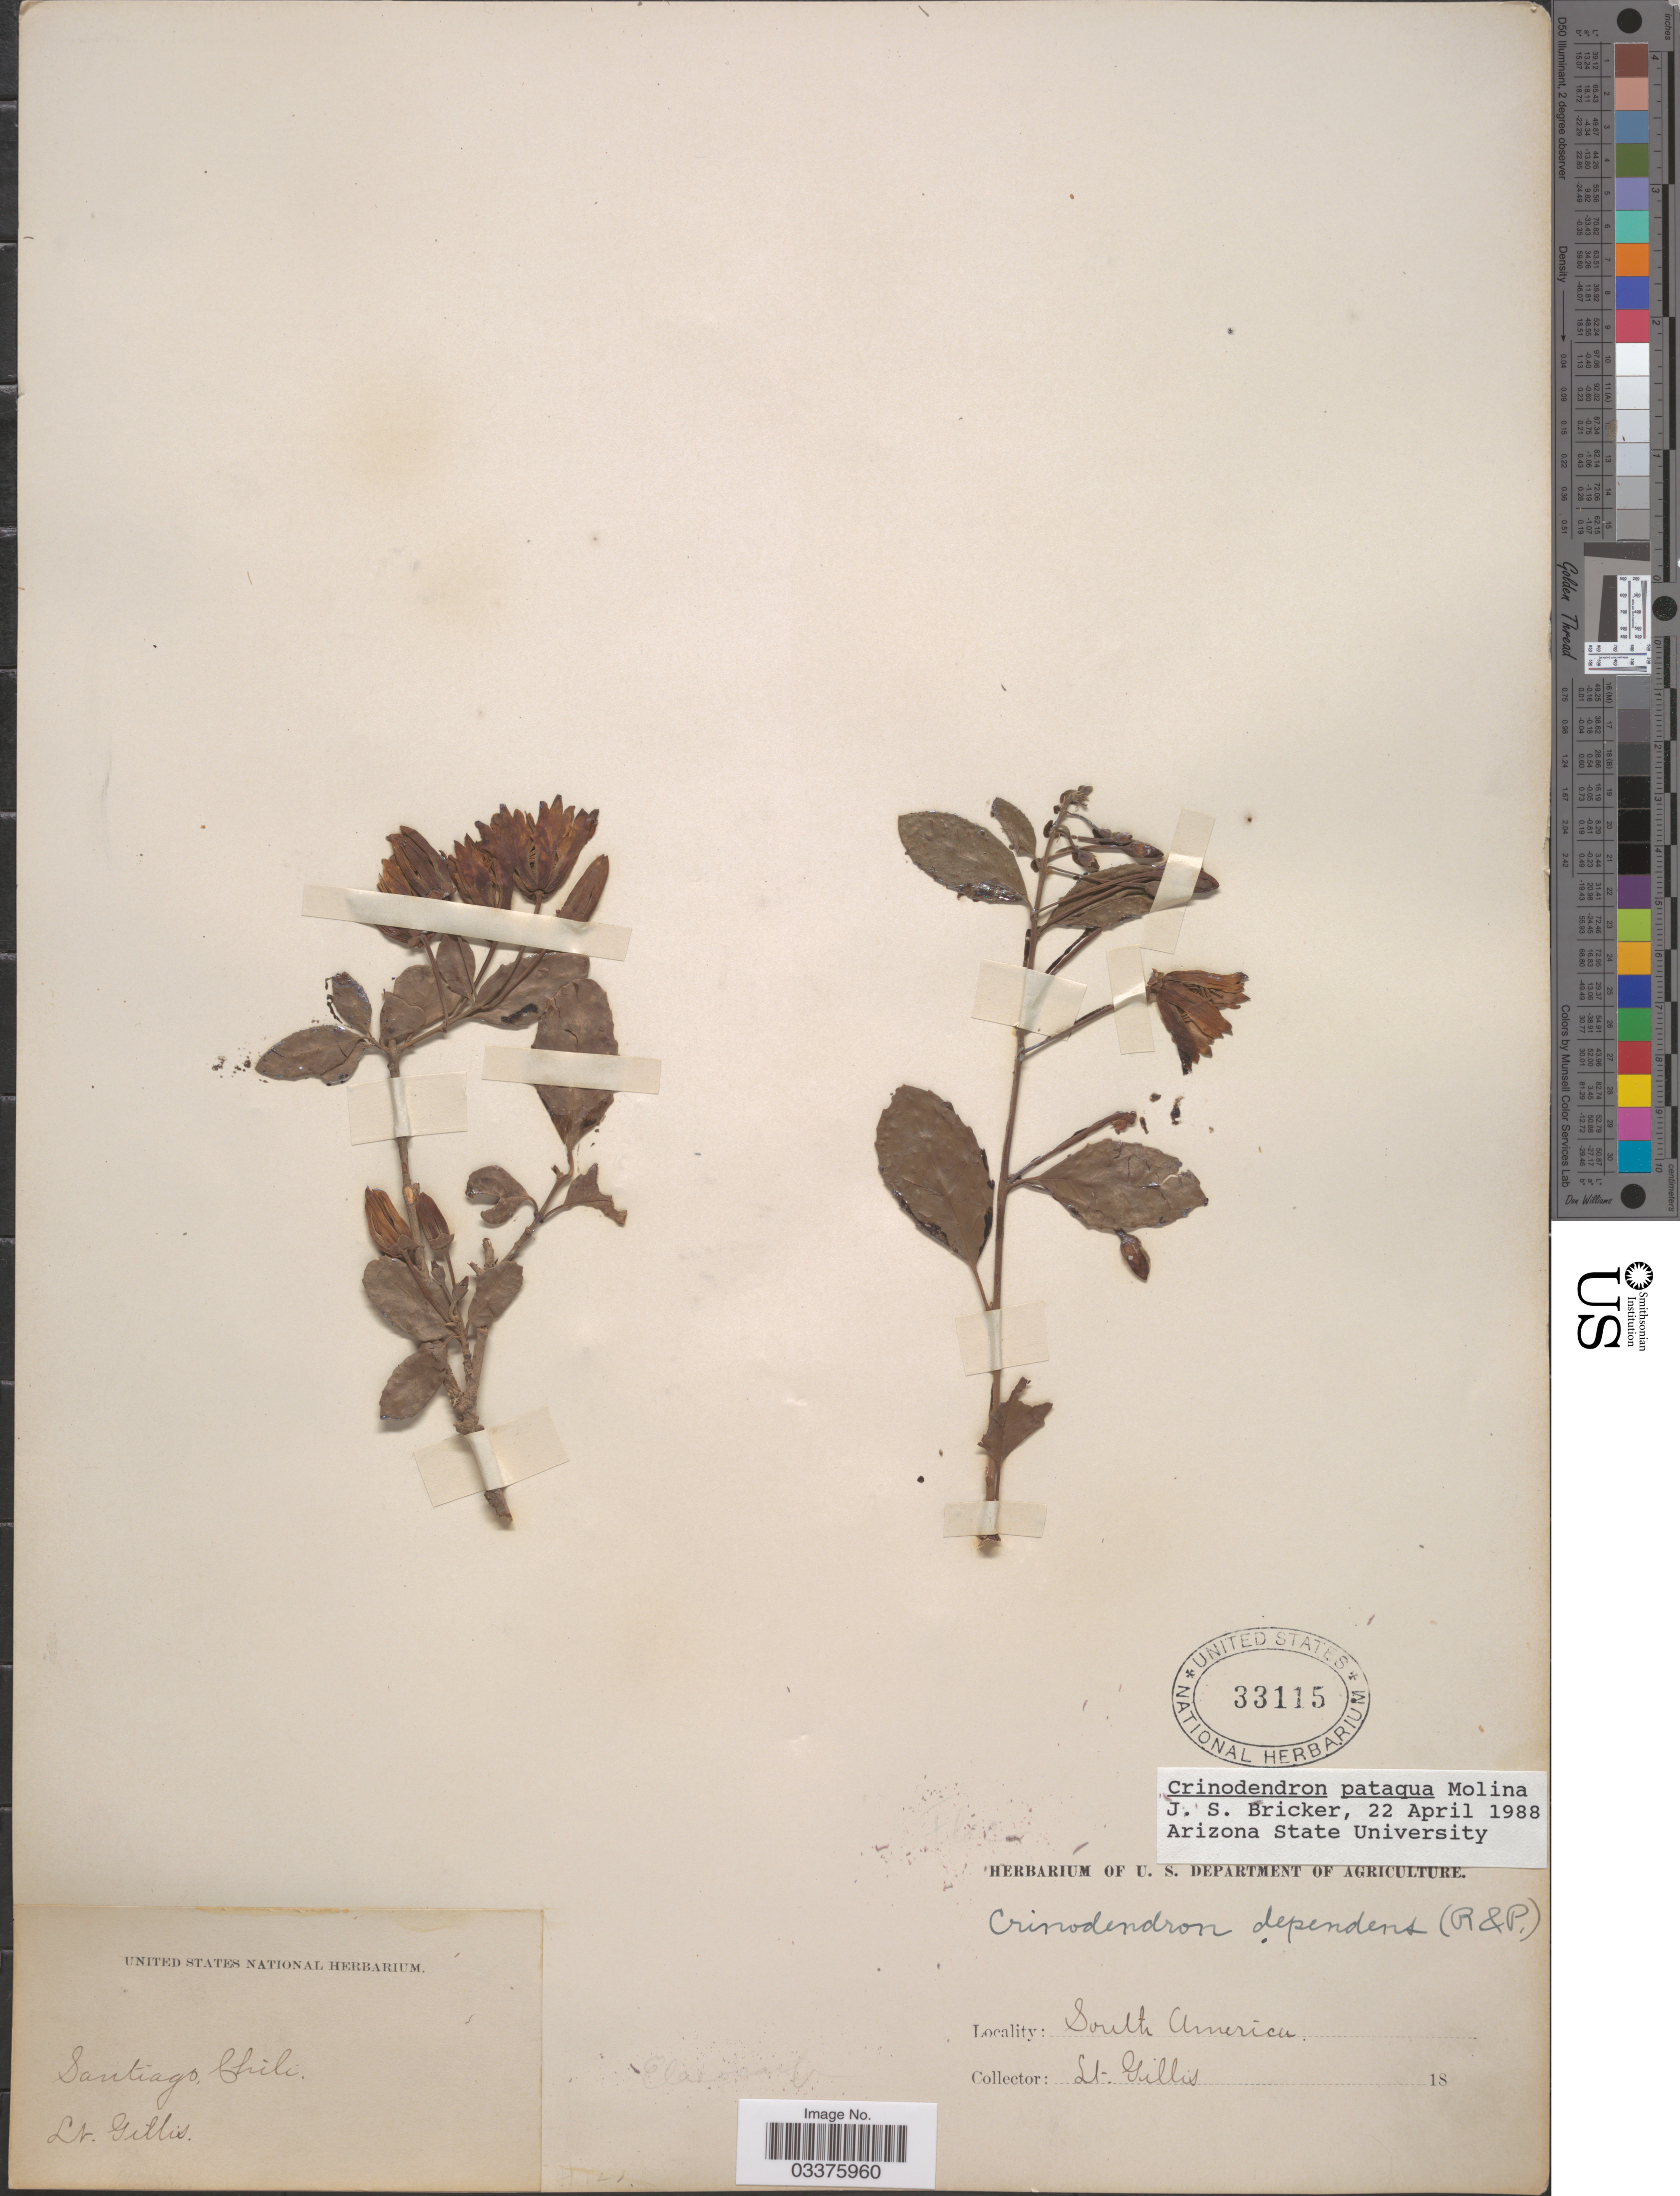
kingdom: Plantae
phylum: Tracheophyta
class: Magnoliopsida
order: Oxalidales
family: Elaeocarpaceae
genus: Crinodendron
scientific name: Crinodendron patagua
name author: Molina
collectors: Lt. Gillis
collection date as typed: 18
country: Chile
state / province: Región Metropolitana (RM)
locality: Santiago.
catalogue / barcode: US 33115